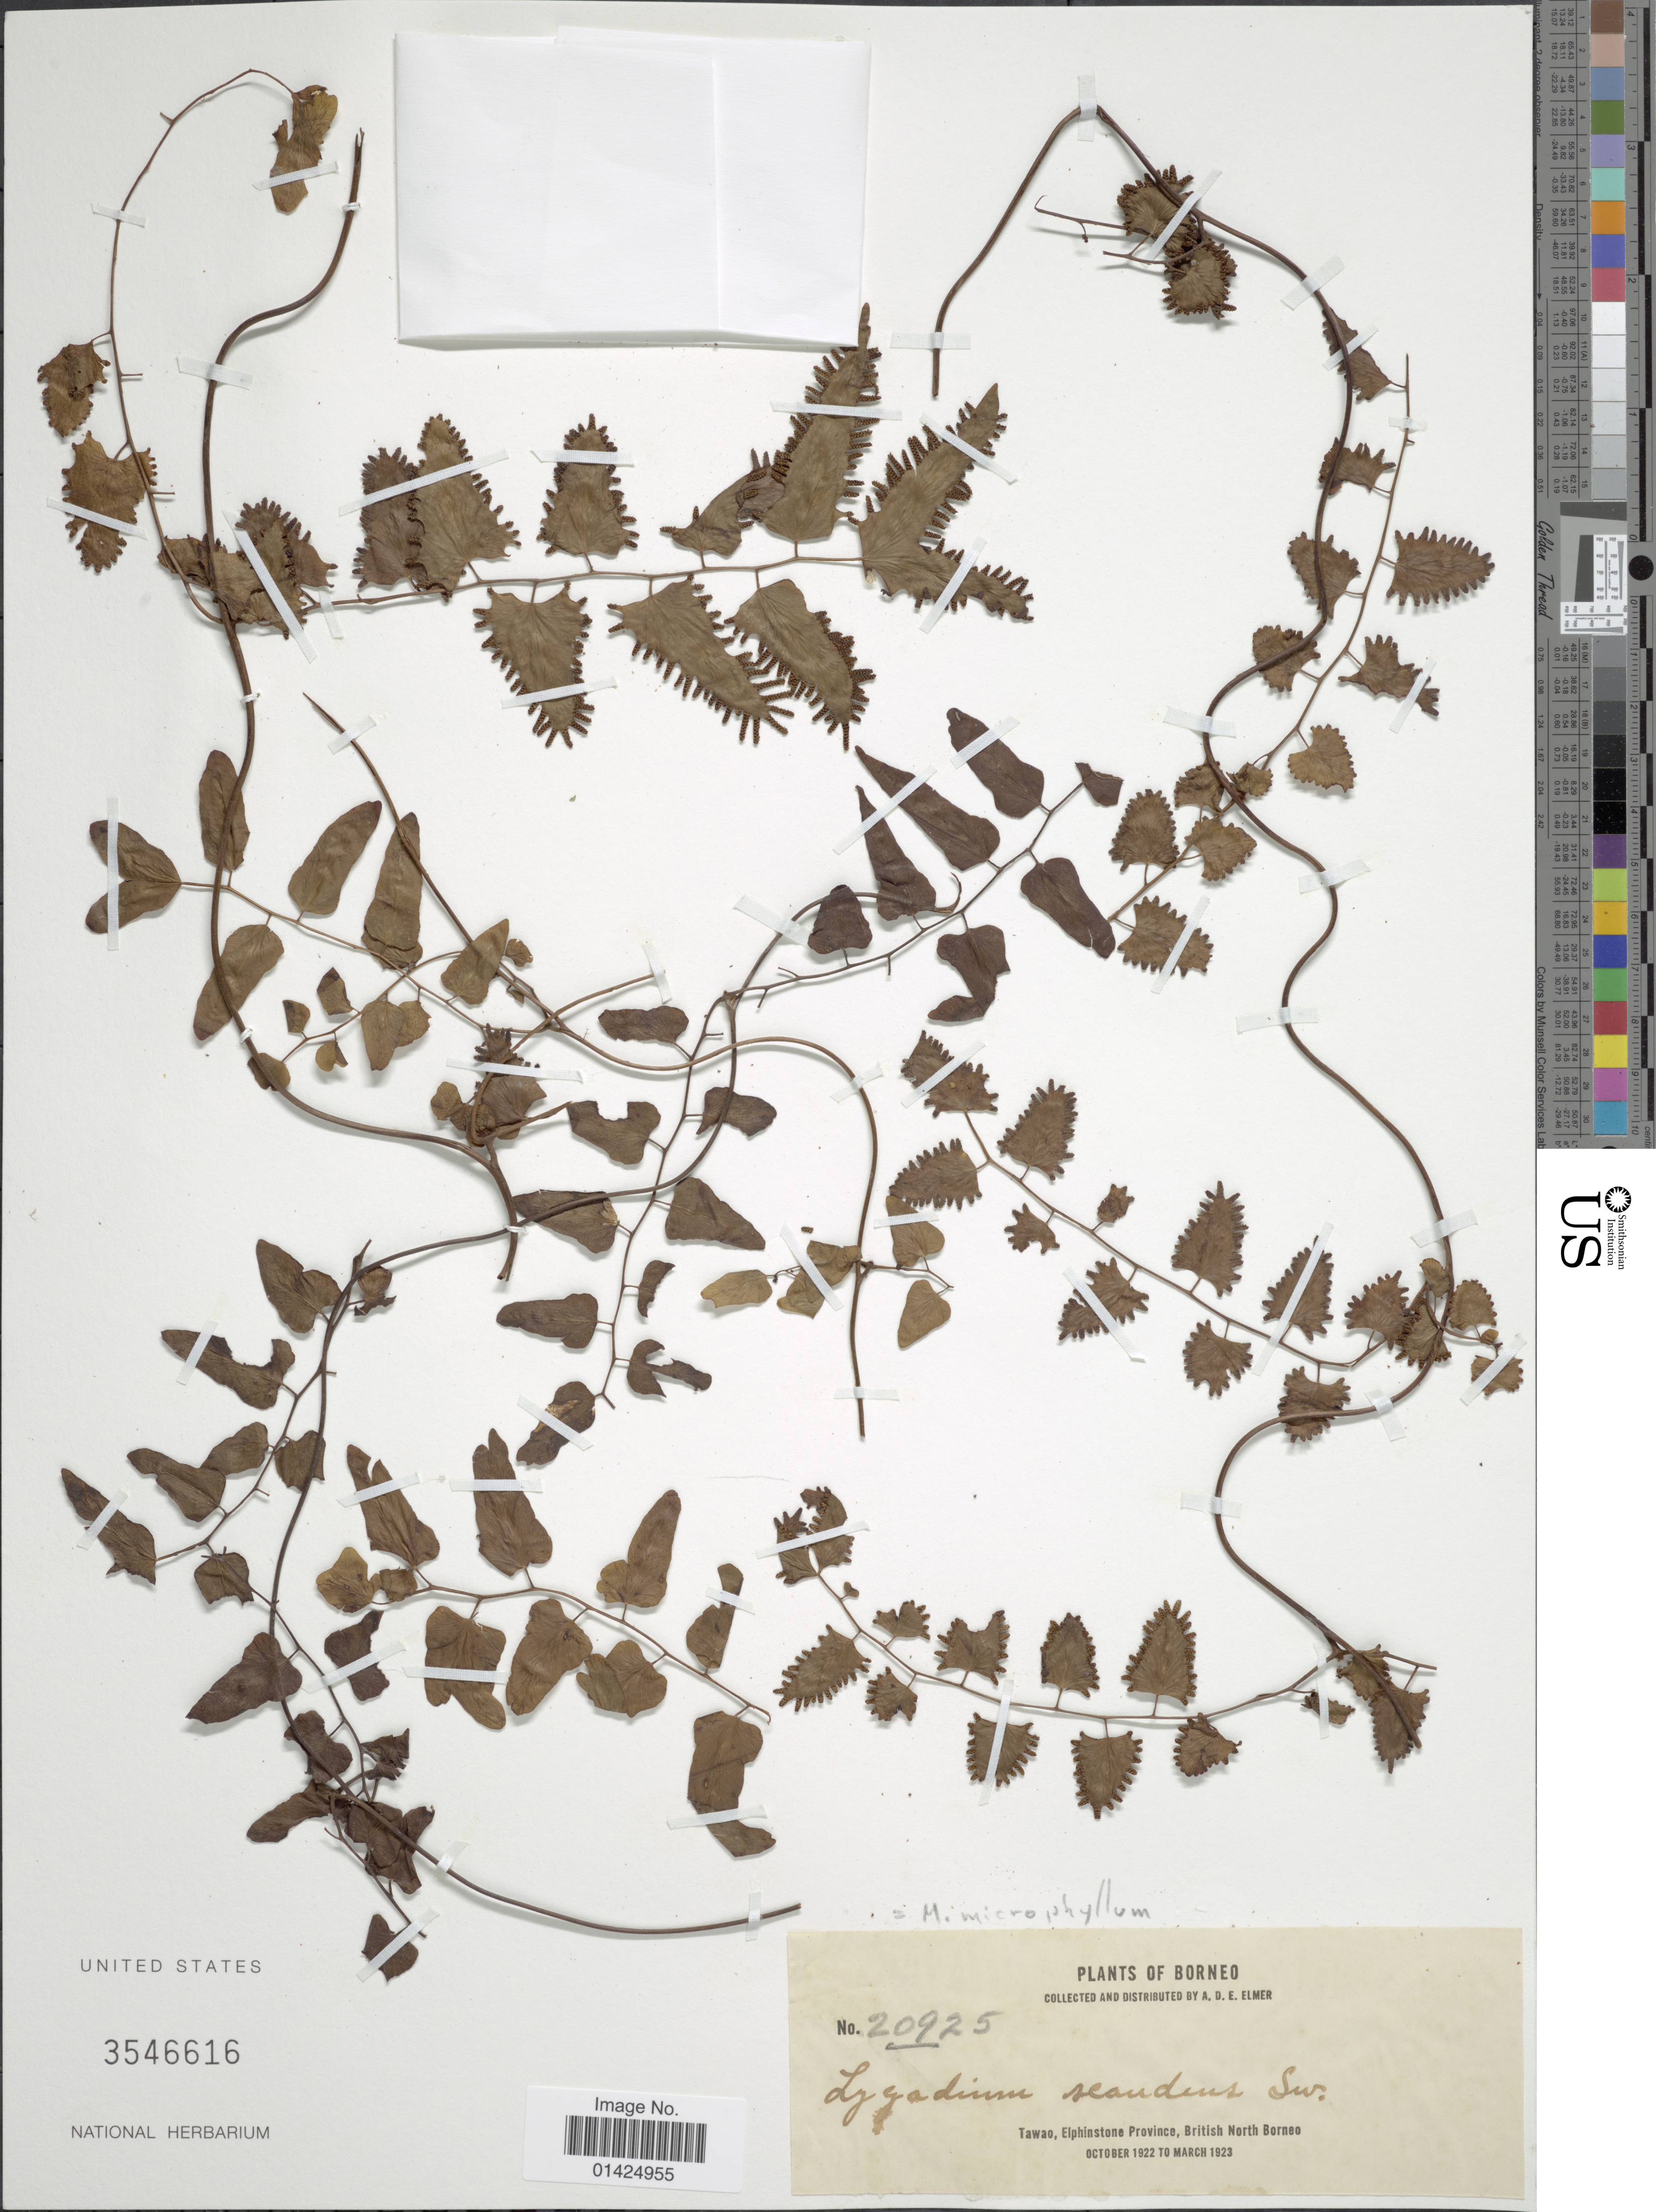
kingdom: Plantae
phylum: Tracheophyta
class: Polypodiopsida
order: Schizaeales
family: Lygodiaceae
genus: Lygodium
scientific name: Lygodium microphyllum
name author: (Cav.) R. Br.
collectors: A. D. E. Elmer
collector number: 20925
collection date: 1922-10/1923-03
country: Malaysia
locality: Tawao, Elphinstone Province, British North Borneo.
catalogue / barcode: US 3546616